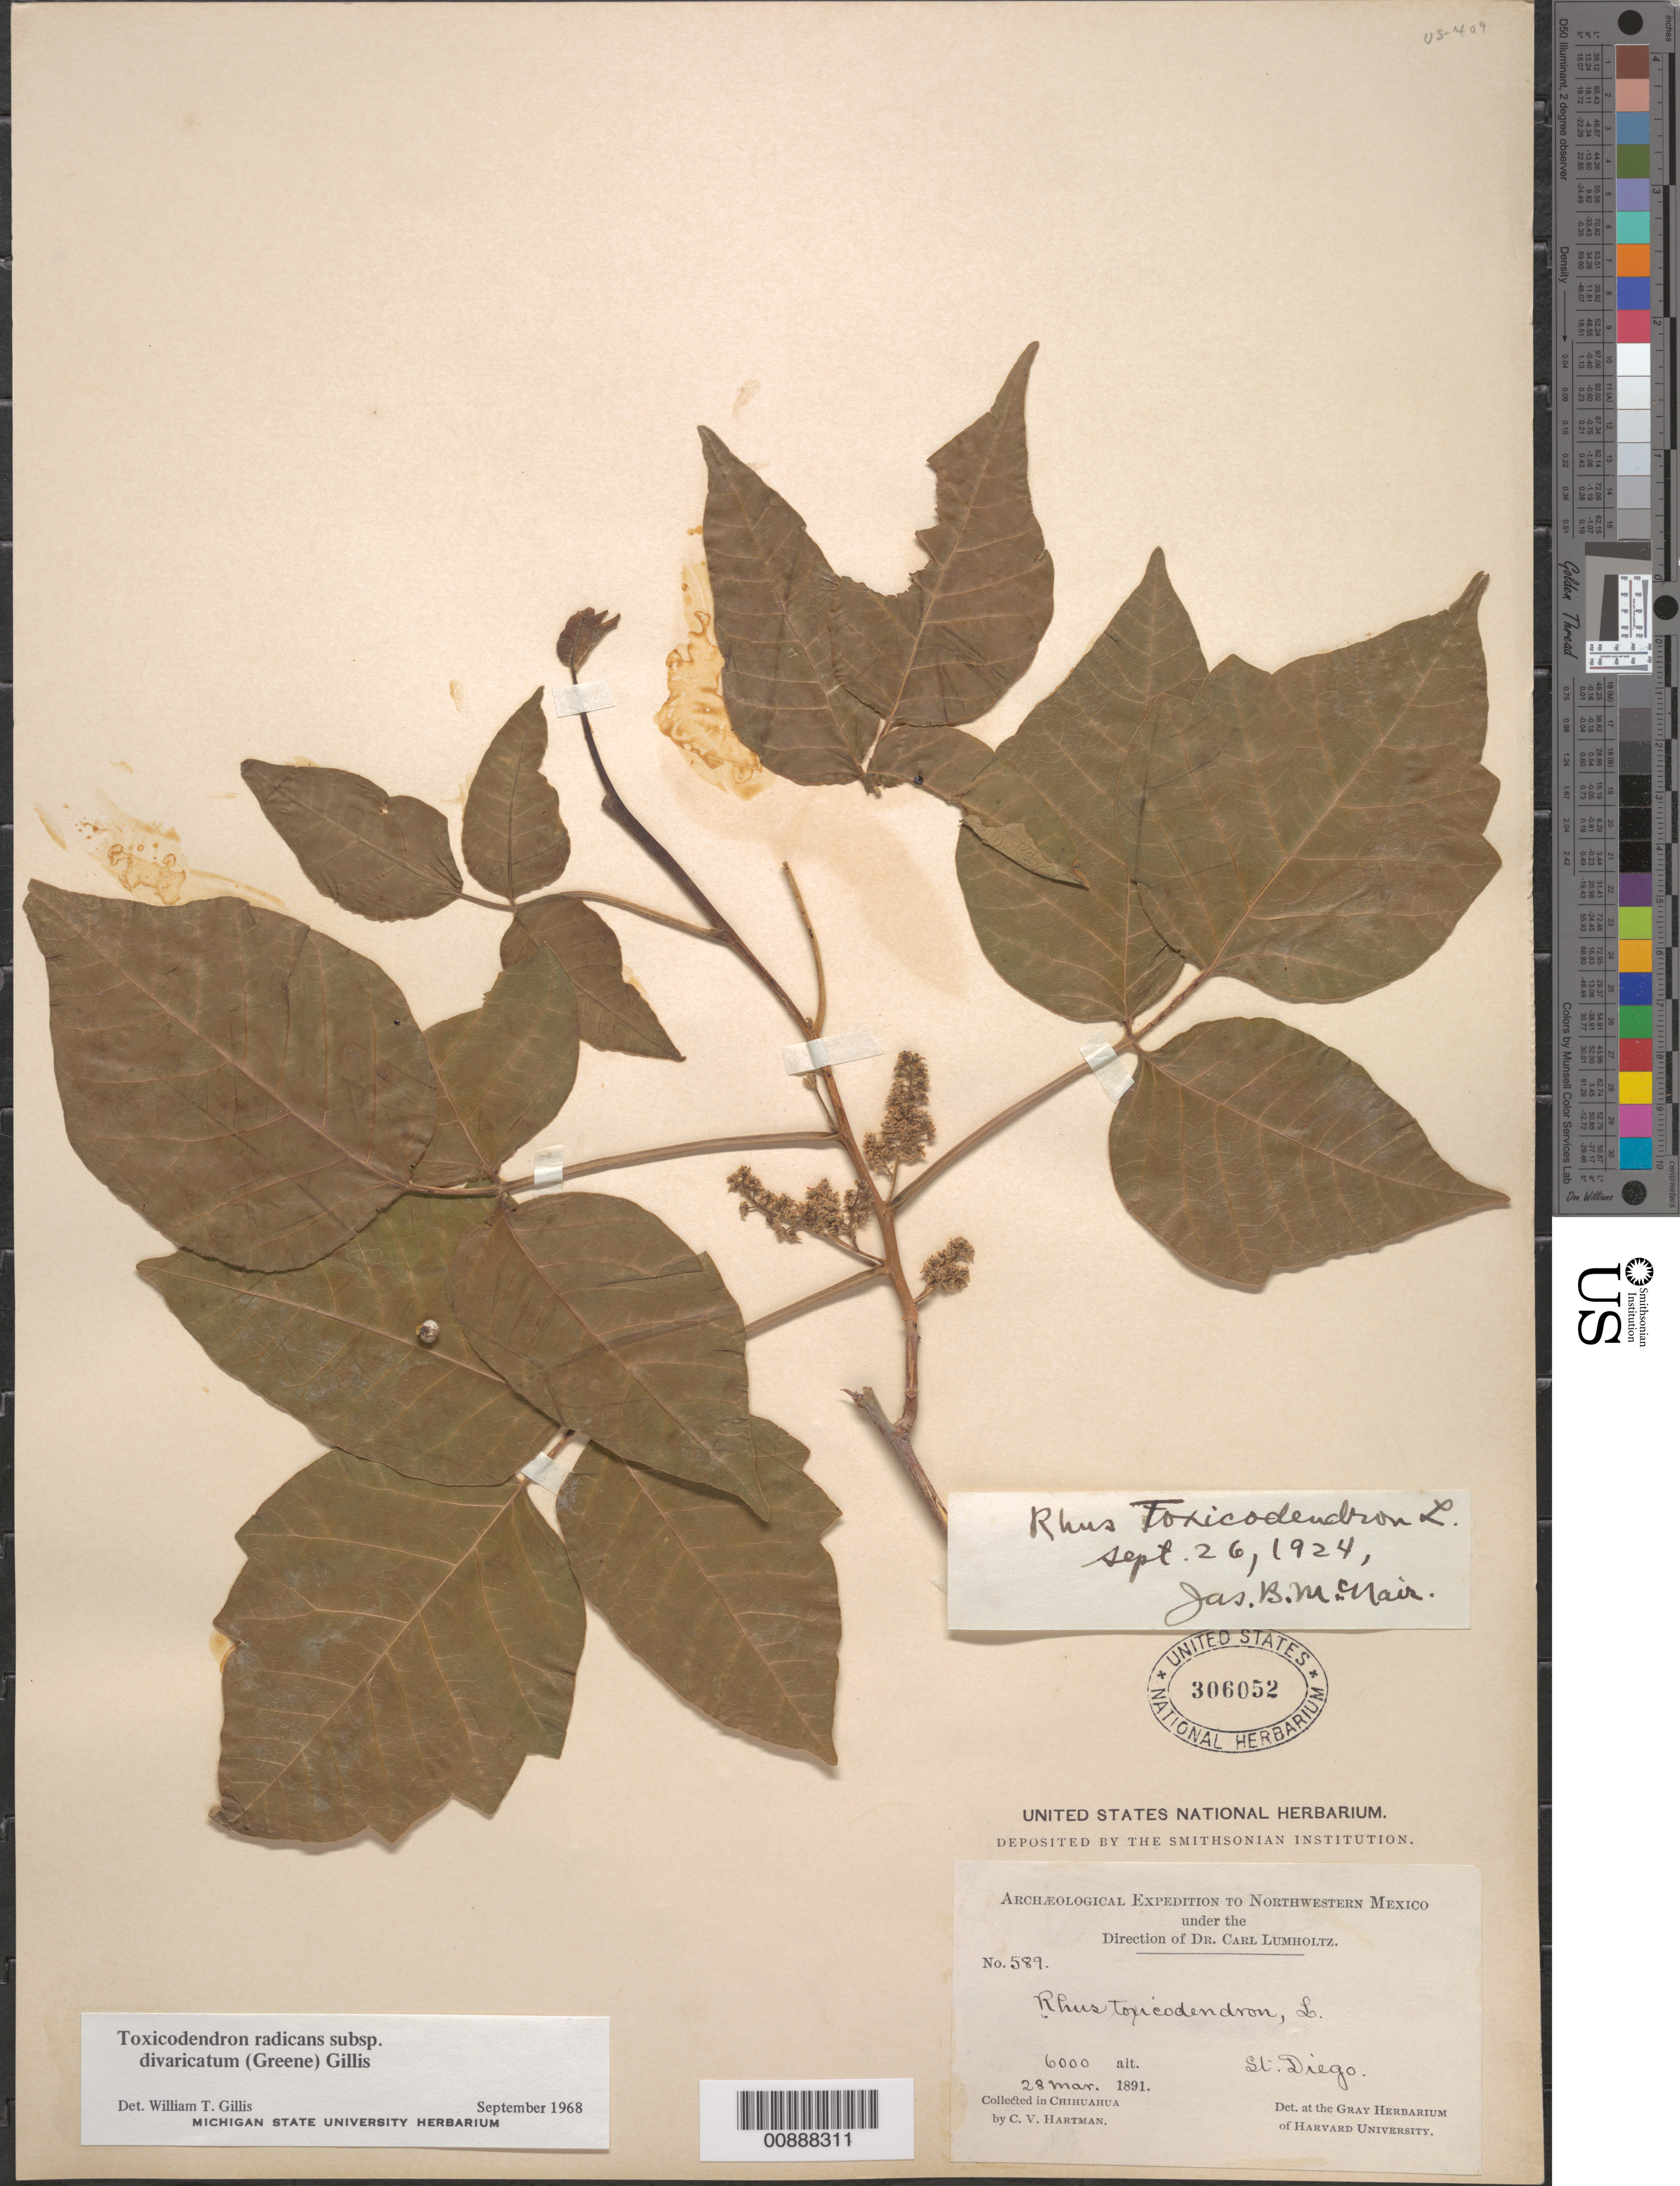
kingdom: Plantae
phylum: Tracheophyta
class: Magnoliopsida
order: Sapindales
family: Anacardiaceae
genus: Toxicodendron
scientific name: Toxicodendron radicans subsp. divaricatum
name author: (Greene) Gillis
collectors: C. V. Hartman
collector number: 589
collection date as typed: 28 Mar 1891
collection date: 1891-03-28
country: Mexico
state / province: Chihuahua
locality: St. Diego, Chihuahua.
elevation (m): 1829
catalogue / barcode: US 306052